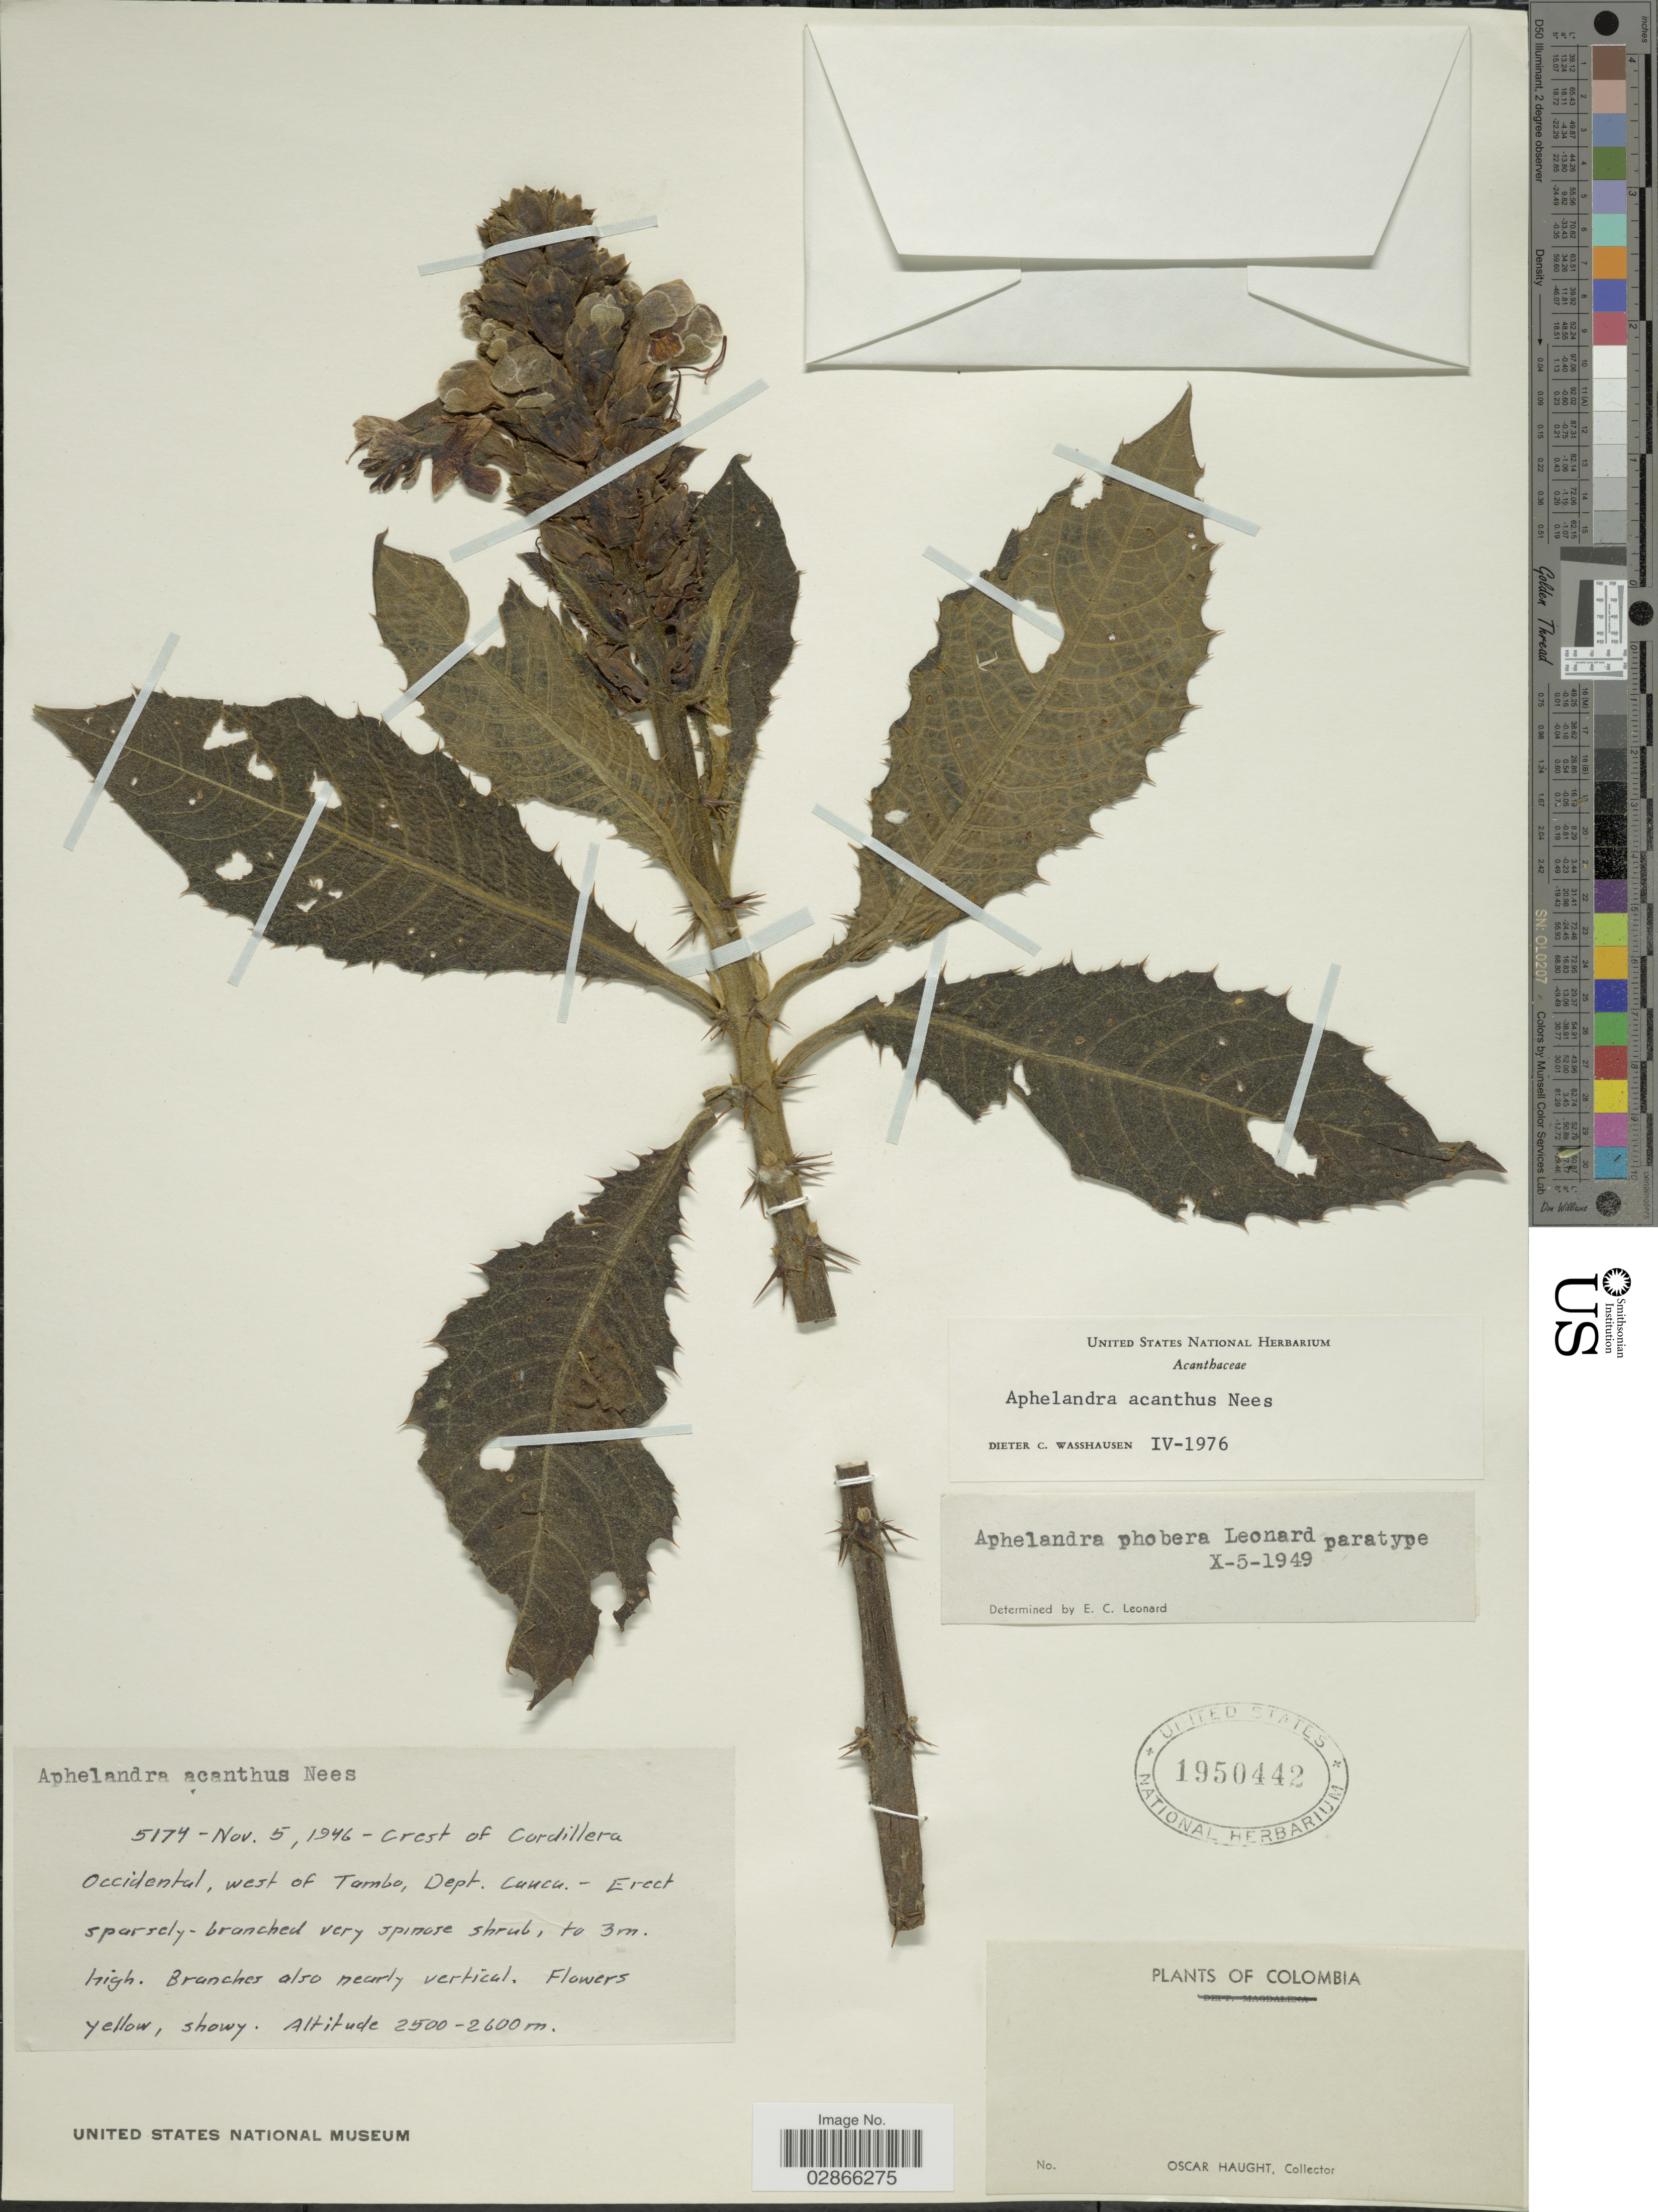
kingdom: Plantae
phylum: Tracheophyta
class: Magnoliopsida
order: Lamiales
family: Acanthaceae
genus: Aphelandra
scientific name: Aphelandra acanthus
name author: Nees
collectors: O. L. Haught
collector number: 5174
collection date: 1946-11-05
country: Colombia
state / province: Cauca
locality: Crest of Cordillera Occidental, west of Tambo, Dept. Cauca.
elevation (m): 2500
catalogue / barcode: US 1950442